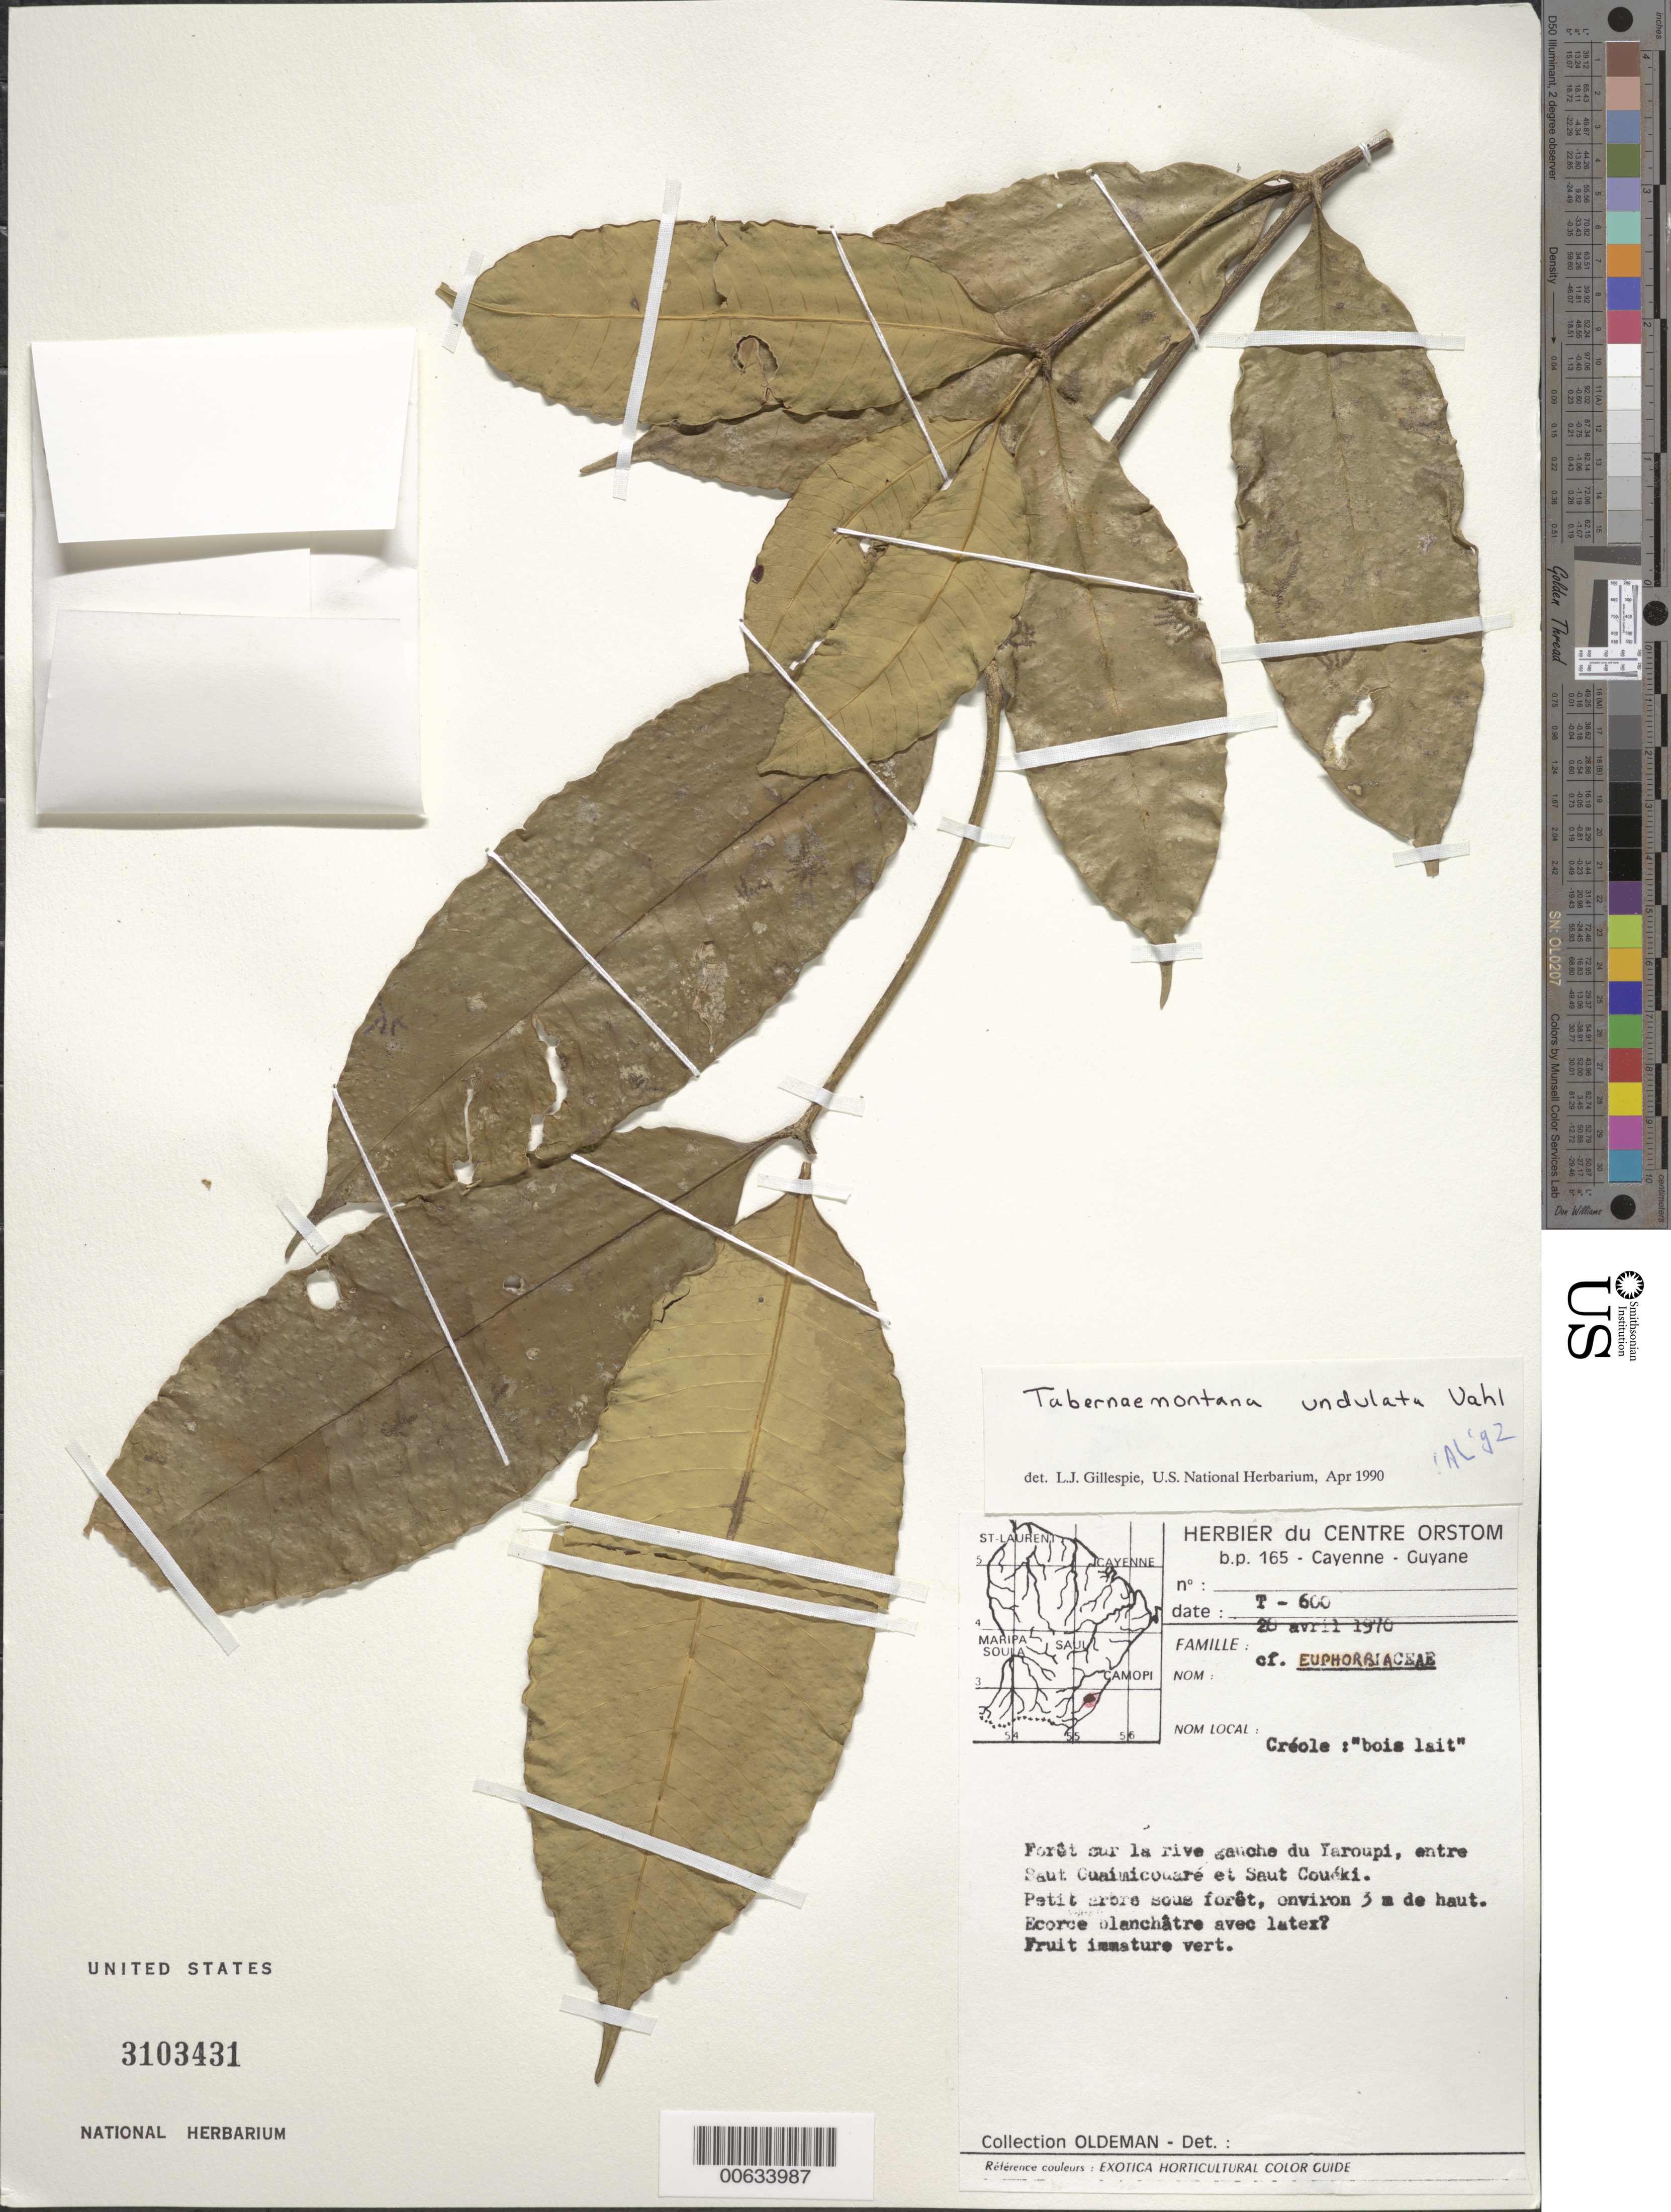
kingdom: Plantae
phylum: Tracheophyta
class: Magnoliopsida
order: Gentianales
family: Apocynaceae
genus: Tabernaemontana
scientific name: Tabernaemontana undulata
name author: Vahl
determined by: Gillespie, L. J.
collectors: R. Oldeman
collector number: T 600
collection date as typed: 20-Apr-70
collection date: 1970-04-20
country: French Guiana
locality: Rivière Yaroupi, entre Saut Ouaimicouaré et Saut Couéki, rive gauche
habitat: Forest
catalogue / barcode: US 3103431